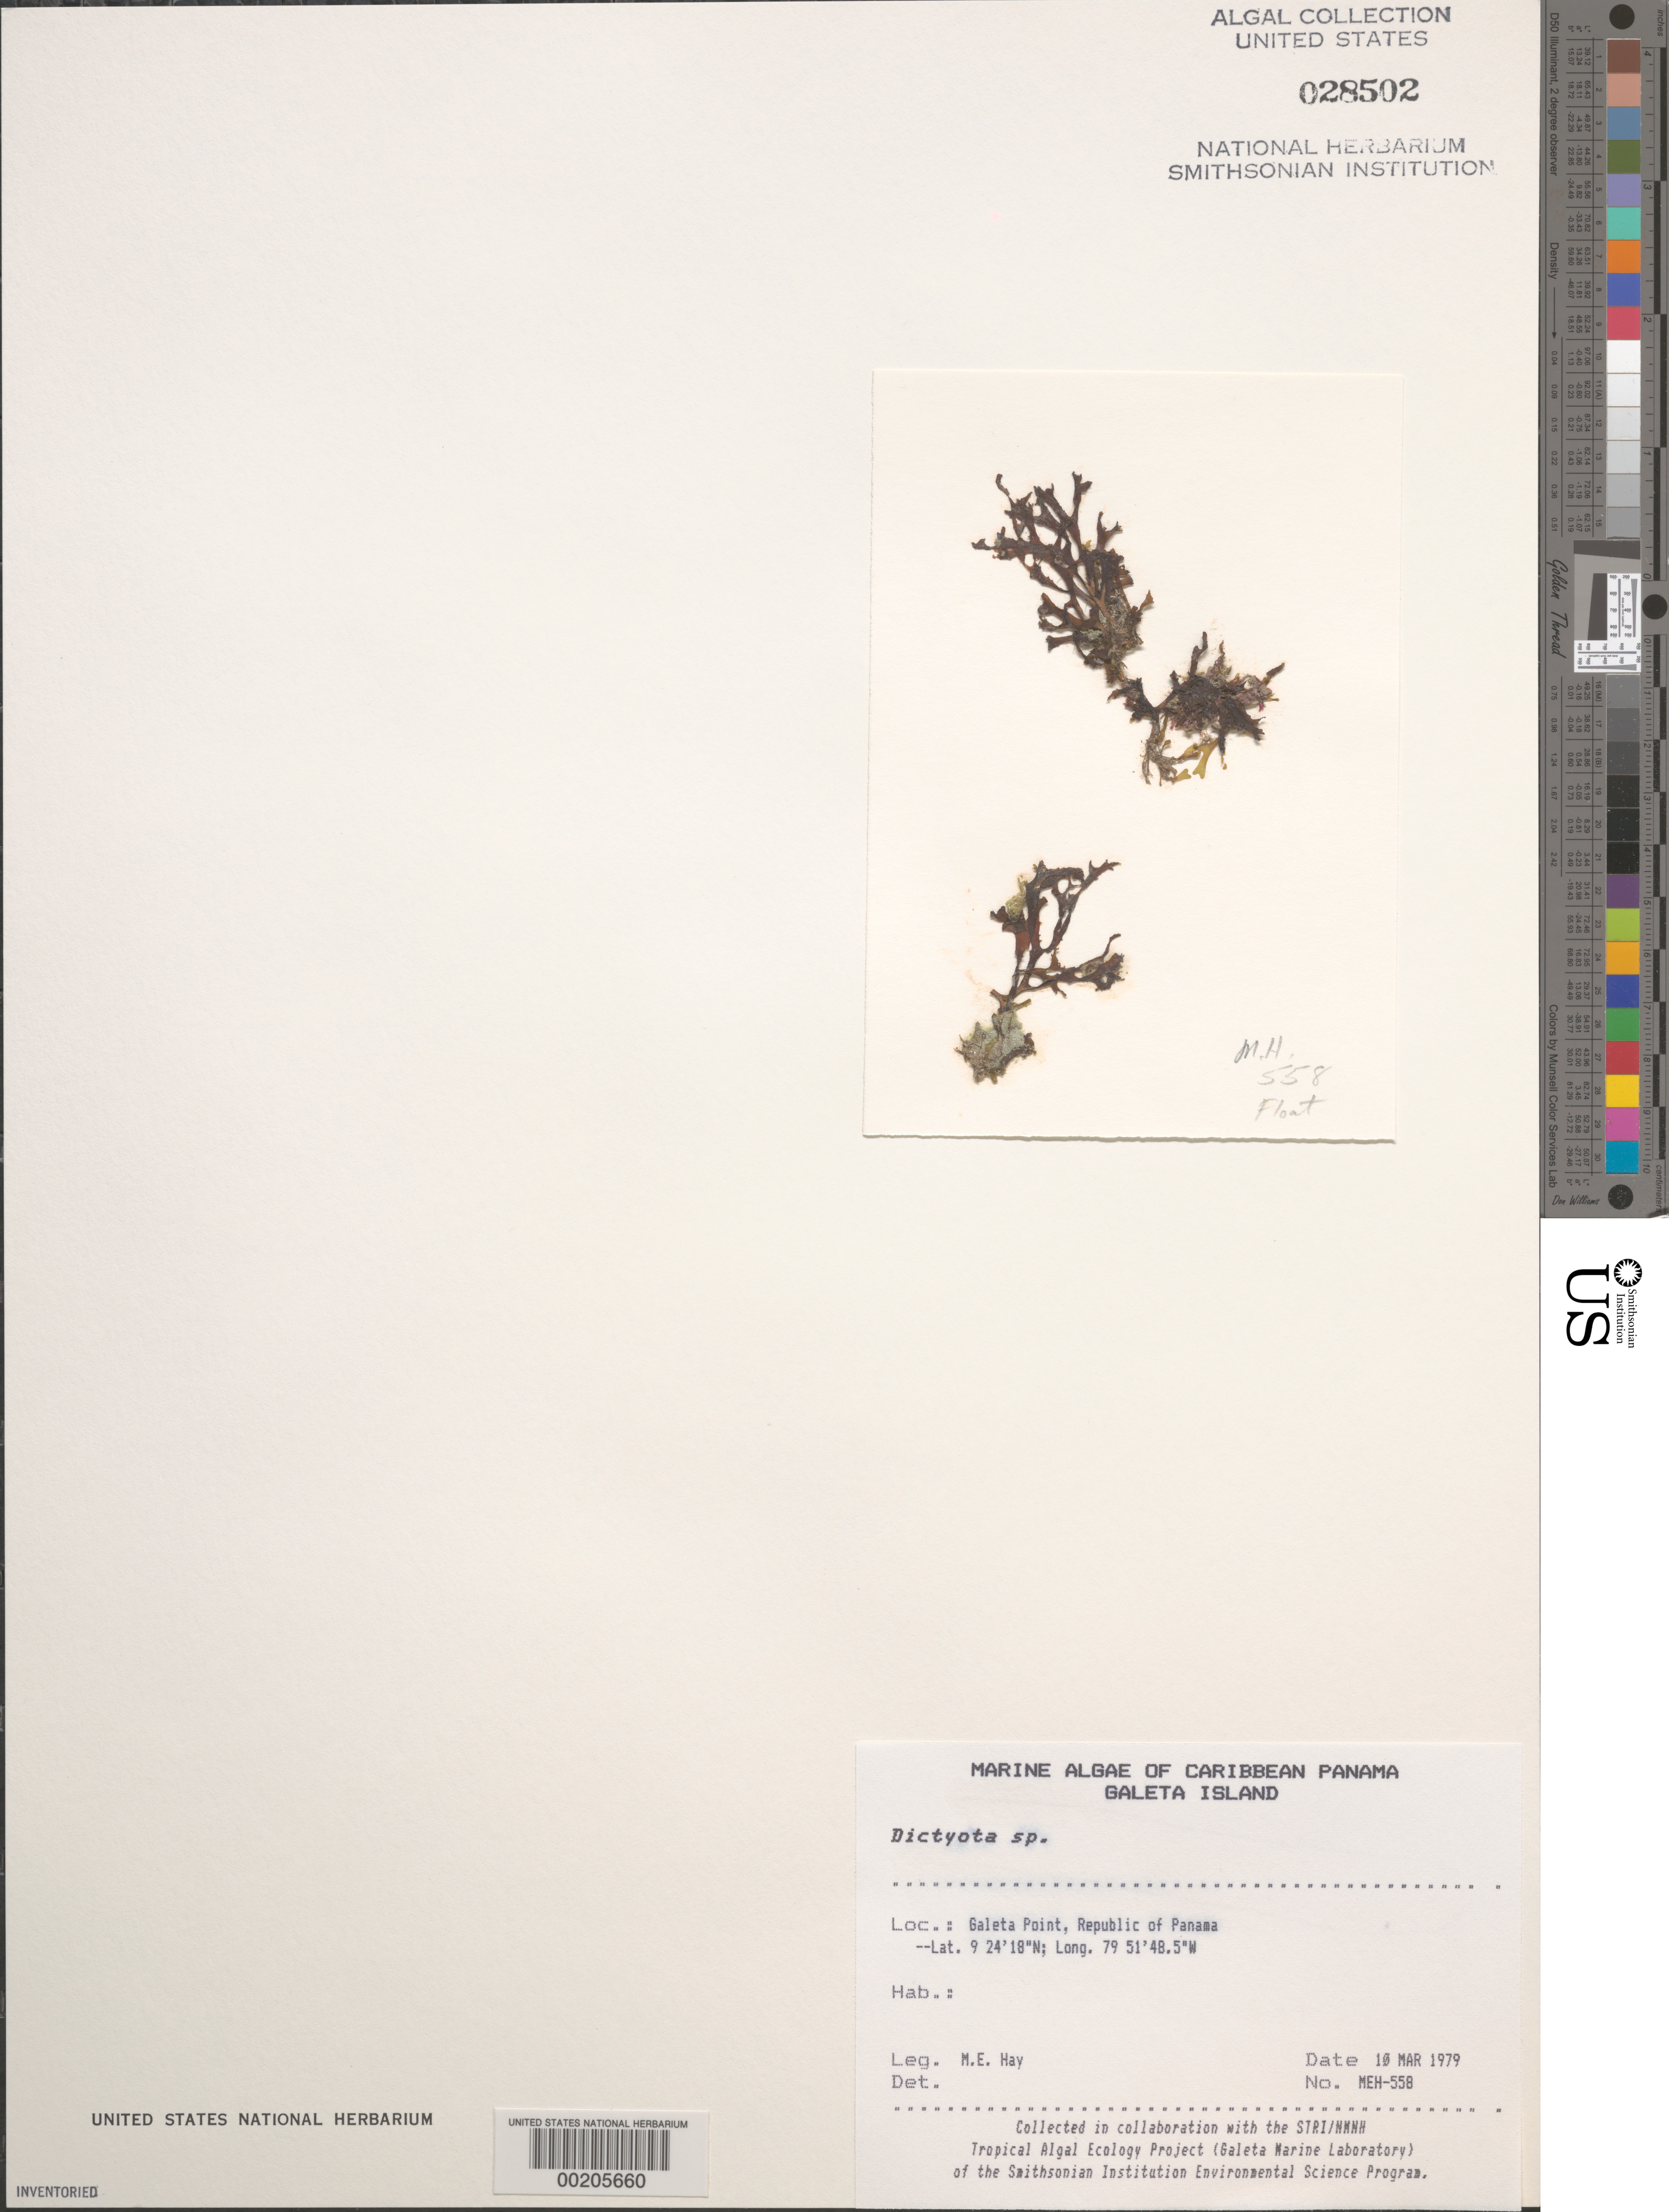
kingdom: Chromista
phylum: Ochrophyta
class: Phaeophyceae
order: Dictyotales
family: Dictyotaceae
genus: Dictyota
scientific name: Dictyota sp.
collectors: M. E. Hay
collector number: MEH-558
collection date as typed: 10 Mar 1979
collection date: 1979-03-10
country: Panama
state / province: Colón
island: Galeta Island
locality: Galeta Point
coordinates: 9 24' 18" N, 79 51' 48.5" W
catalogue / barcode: US 28502